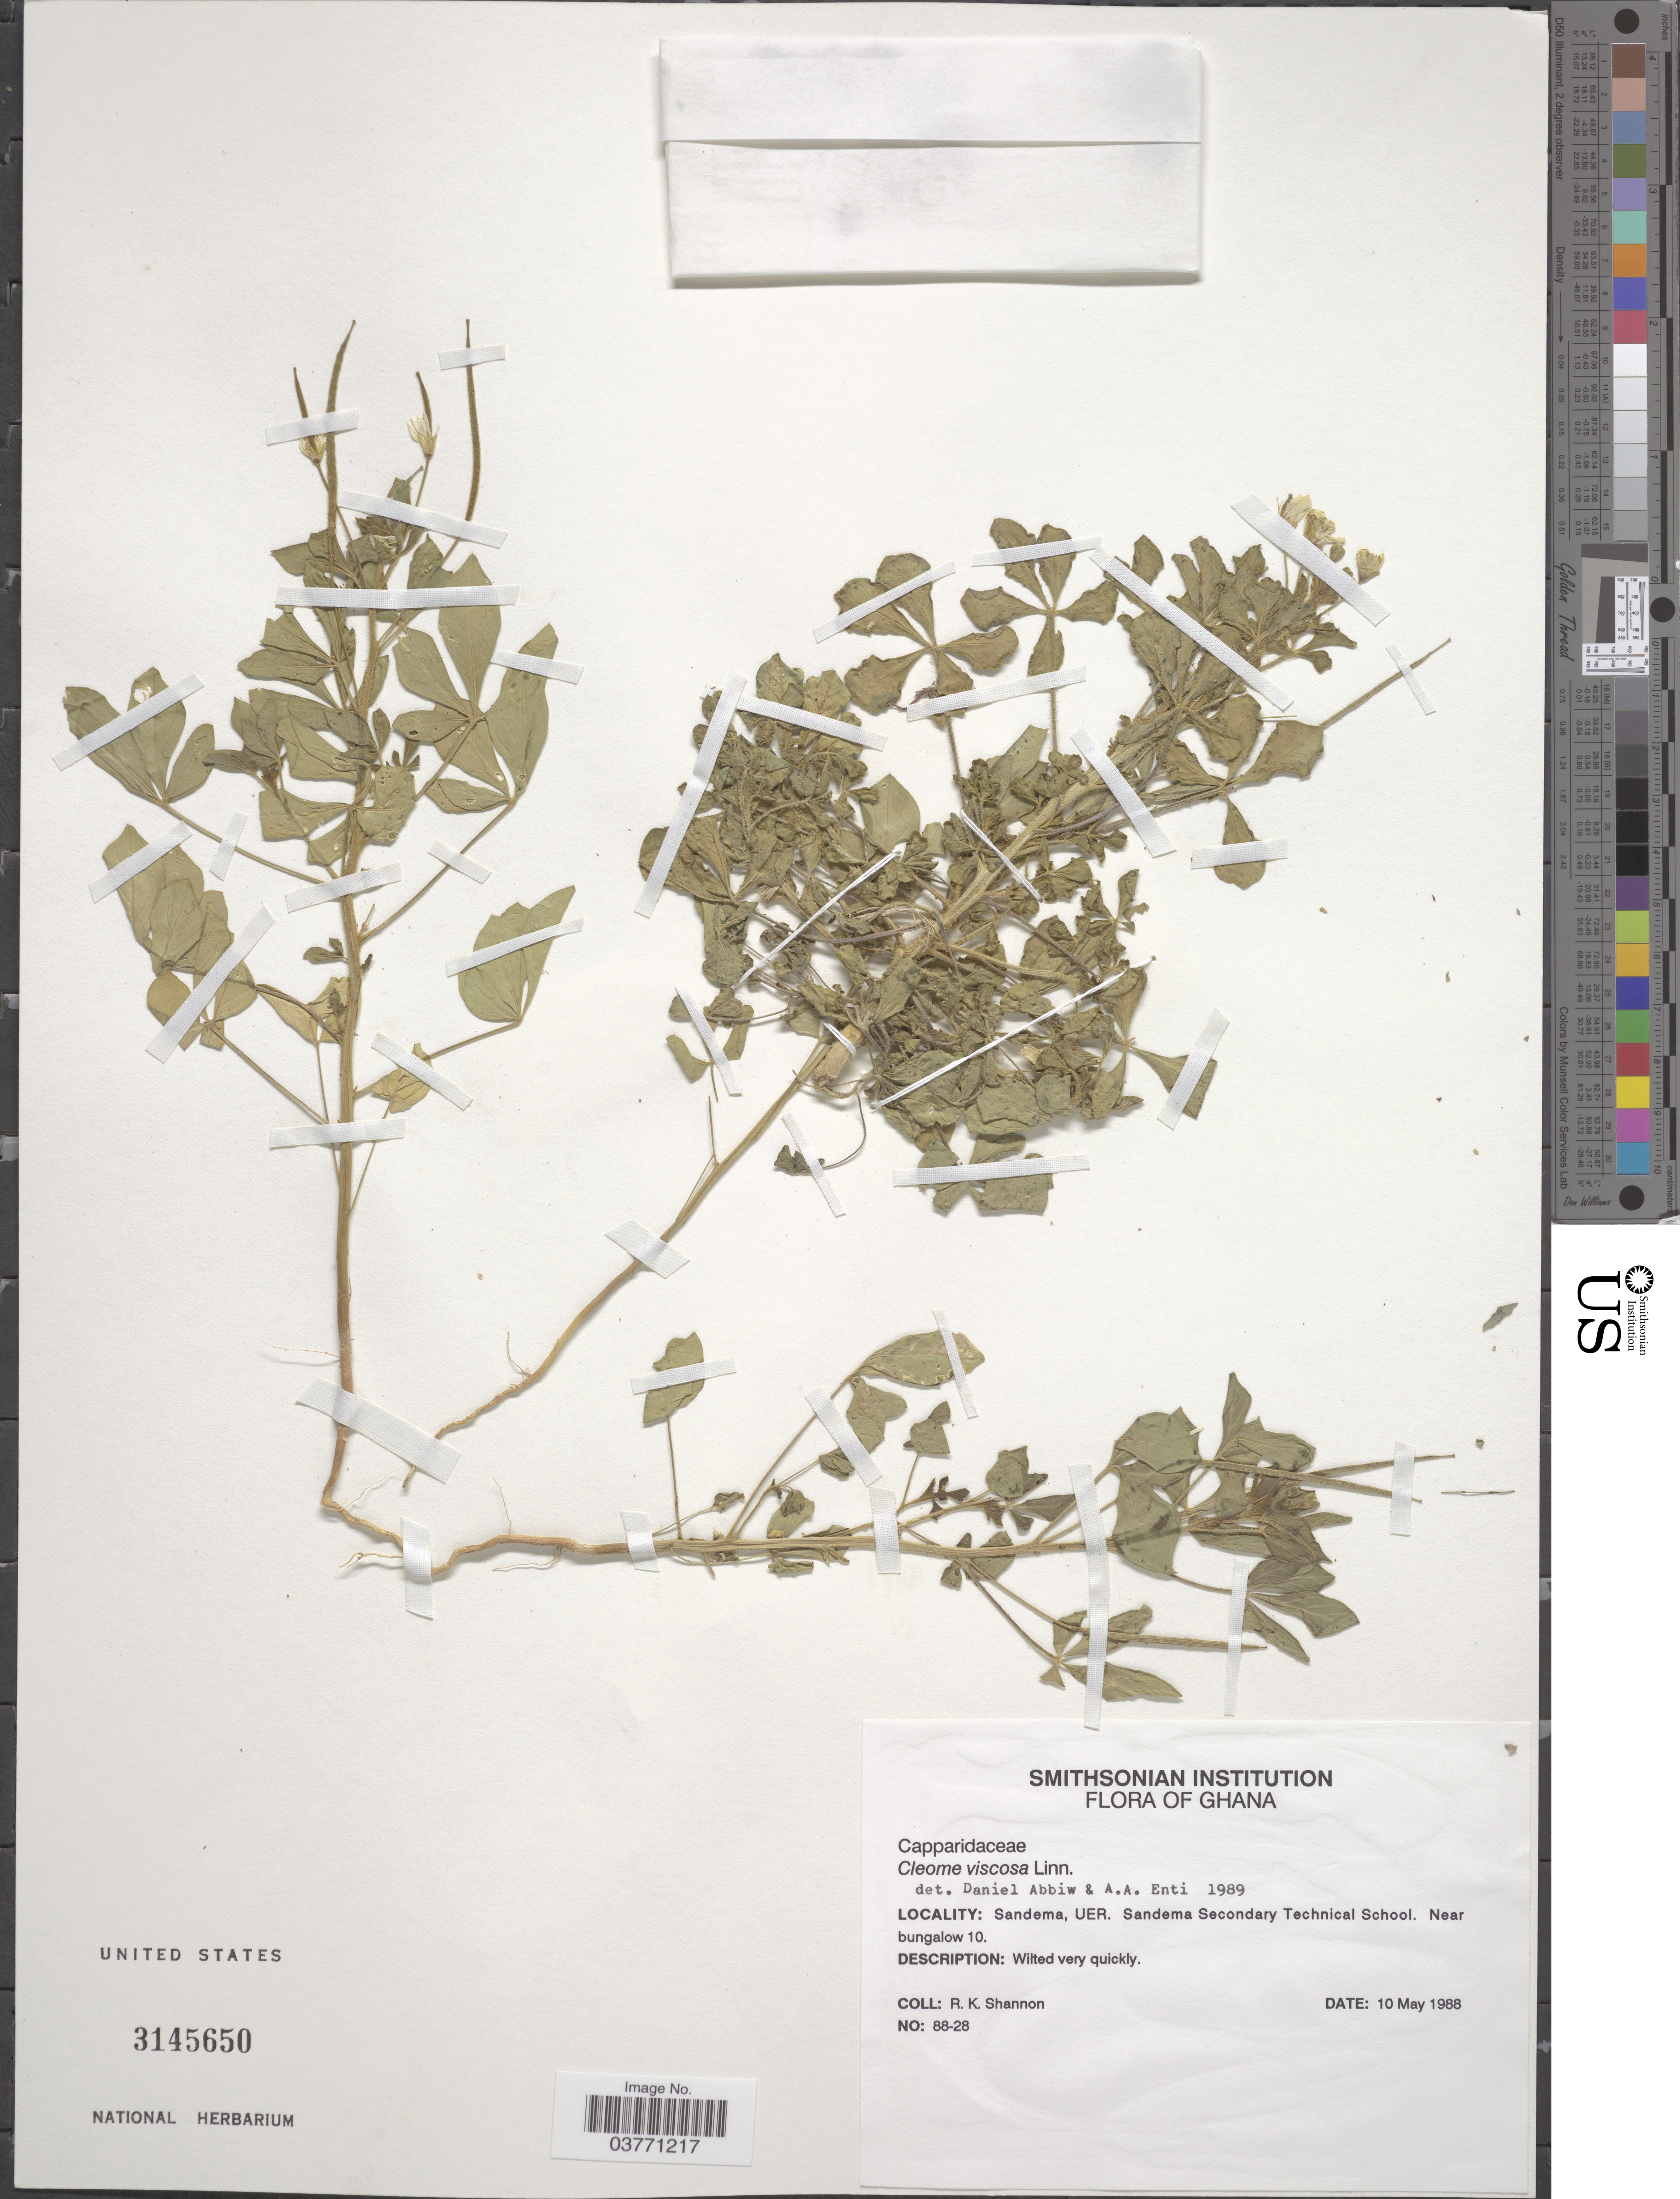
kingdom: Plantae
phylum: Tracheophyta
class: Magnoliopsida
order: Brassicales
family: Cleomaceae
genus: Arivela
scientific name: Arivela viscosa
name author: (L.) Raf.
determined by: Strong, M. T., (US), Smithsonian Institution - National Museum of Natural History (UNITED STATES)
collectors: R. Shannon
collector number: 88-28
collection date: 1988-05-10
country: Ghana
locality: Sandema, UER. Sandema Secondary Technical School. Near bungalow 10.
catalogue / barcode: US 3145650